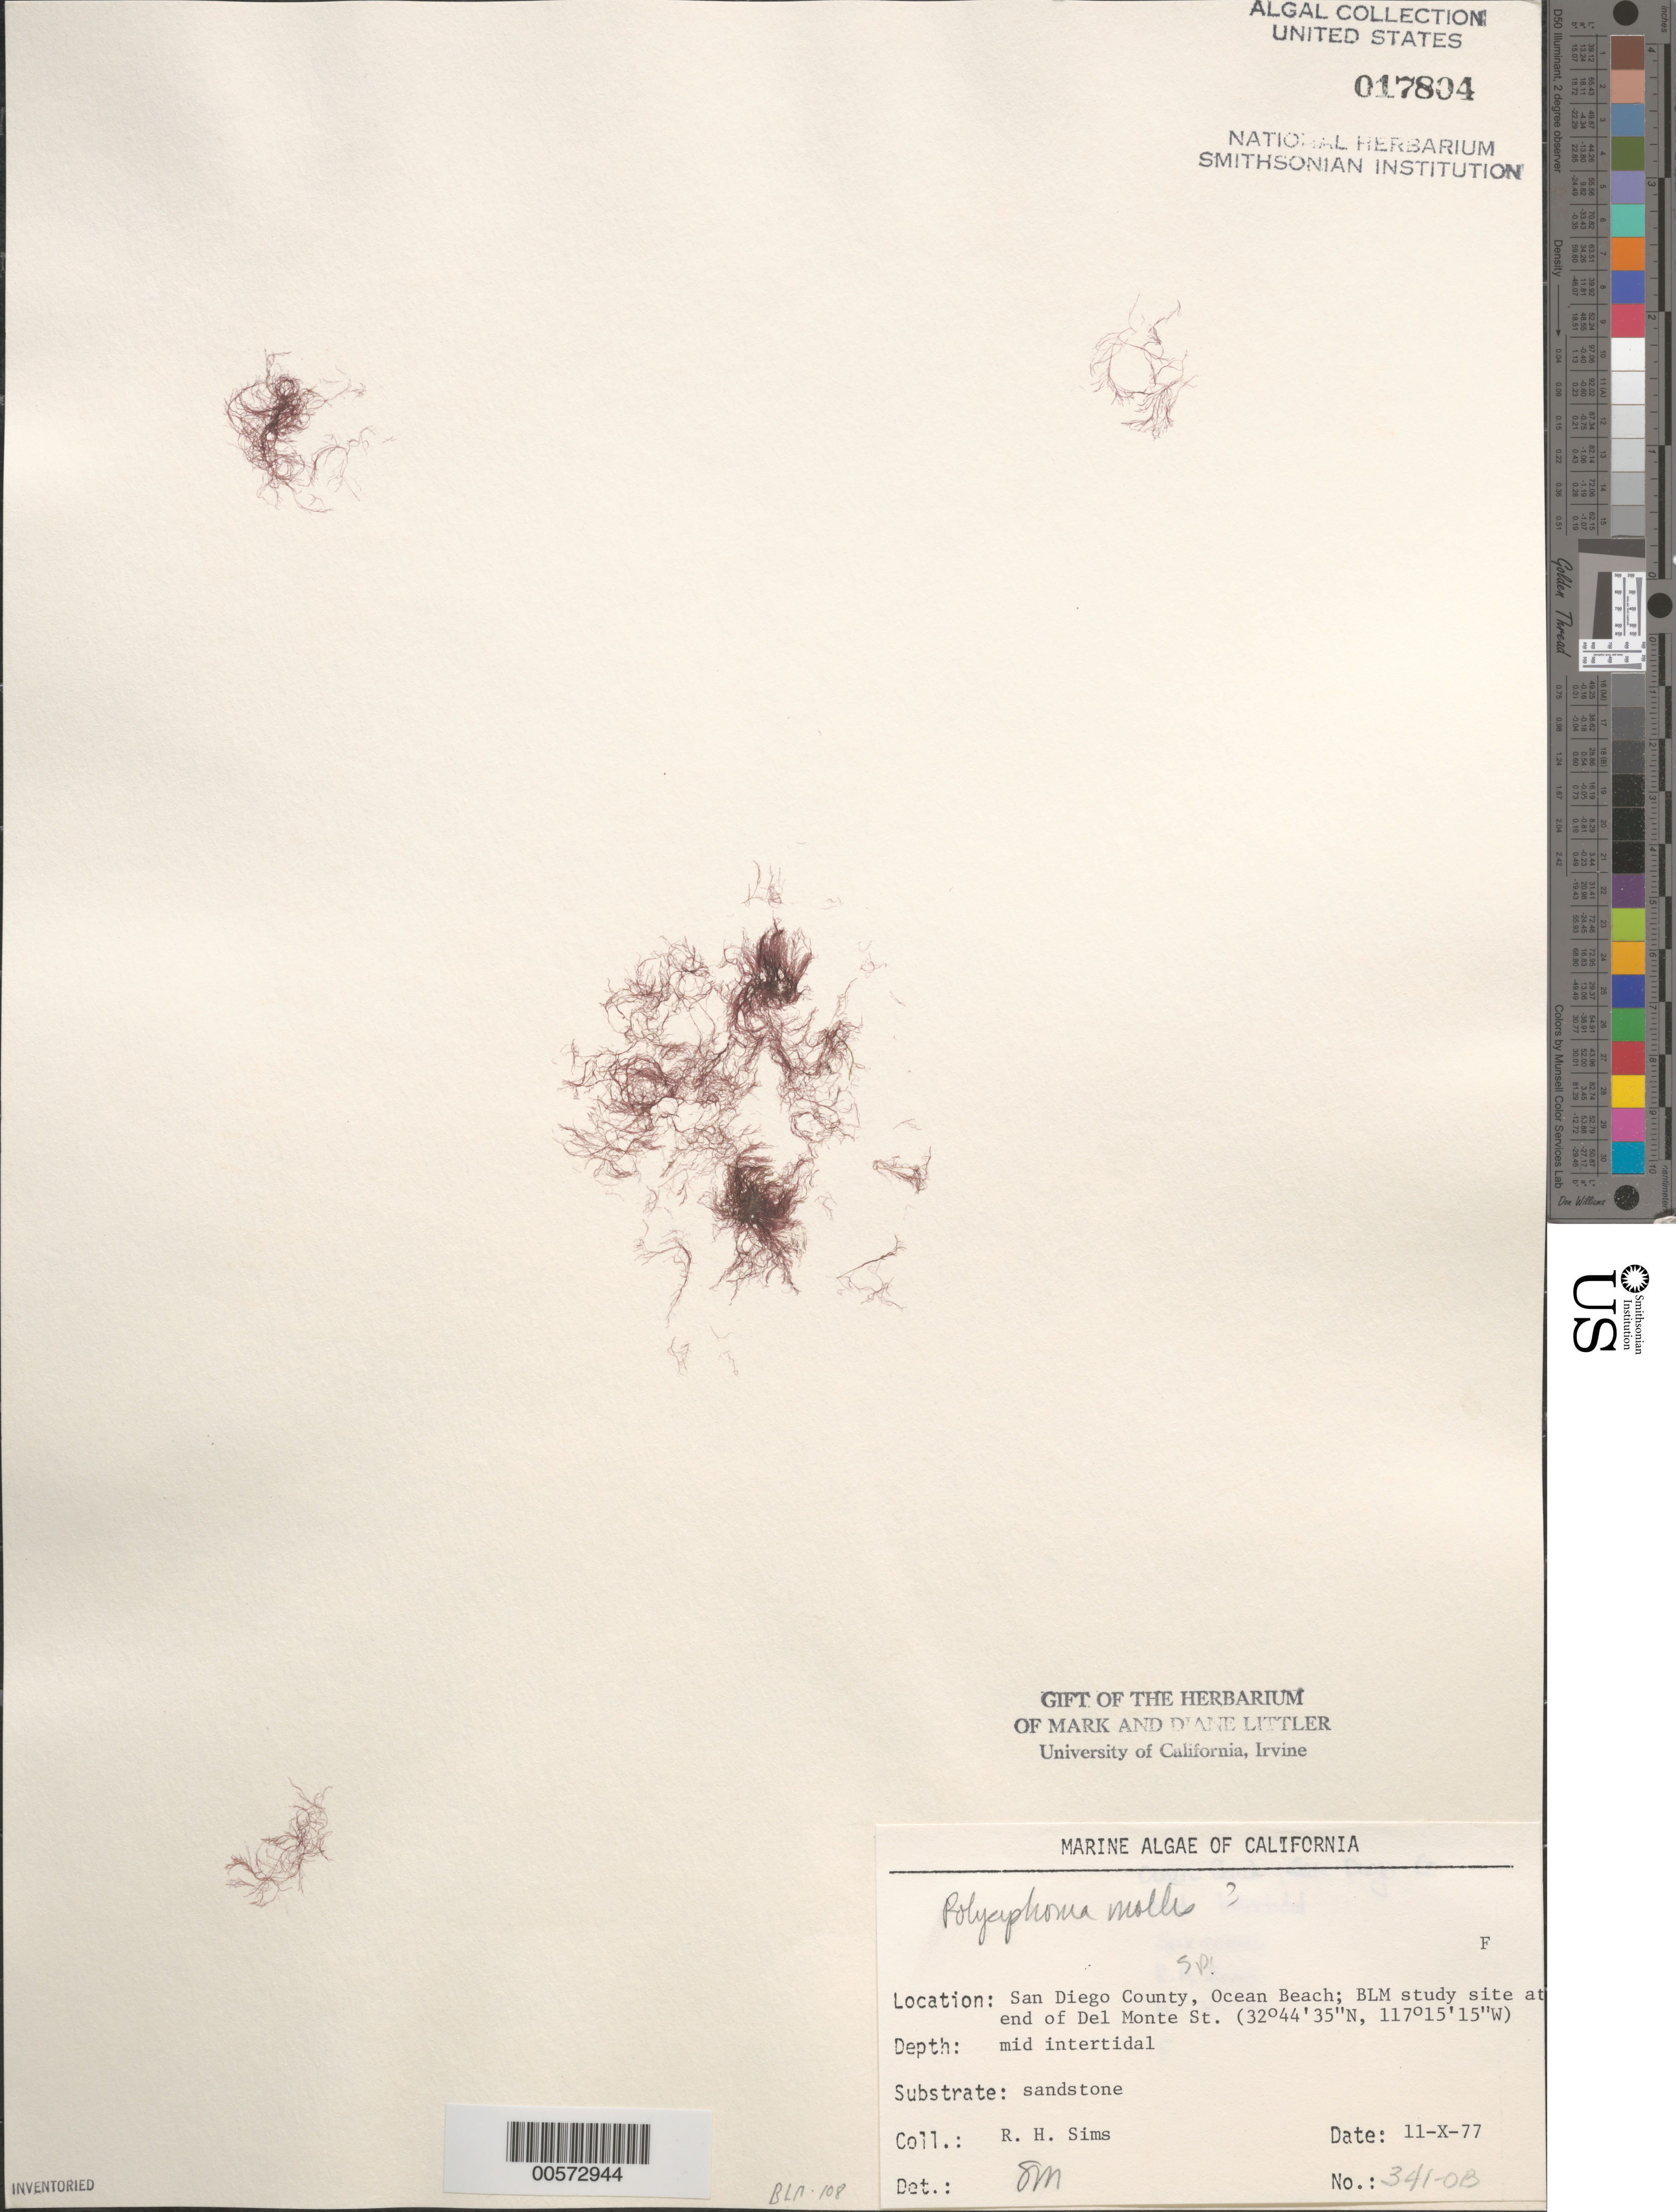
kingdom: Plantae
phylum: Rhodophyta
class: Florideophyceae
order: Ceramiales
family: Rhodomelaceae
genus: Polysiphonia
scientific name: Polysiphonia mollis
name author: Hook. f. & Harv.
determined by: Murray, S. N.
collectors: R. H. Sims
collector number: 341-ob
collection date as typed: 11 Oct 1977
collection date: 1977-10-11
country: United States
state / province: California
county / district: San Diego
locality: Ocean Beach, end of Del Monte Street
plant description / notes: BLM-SOCALBIGHT Rocky Intertidal Survey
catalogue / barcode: US 17804